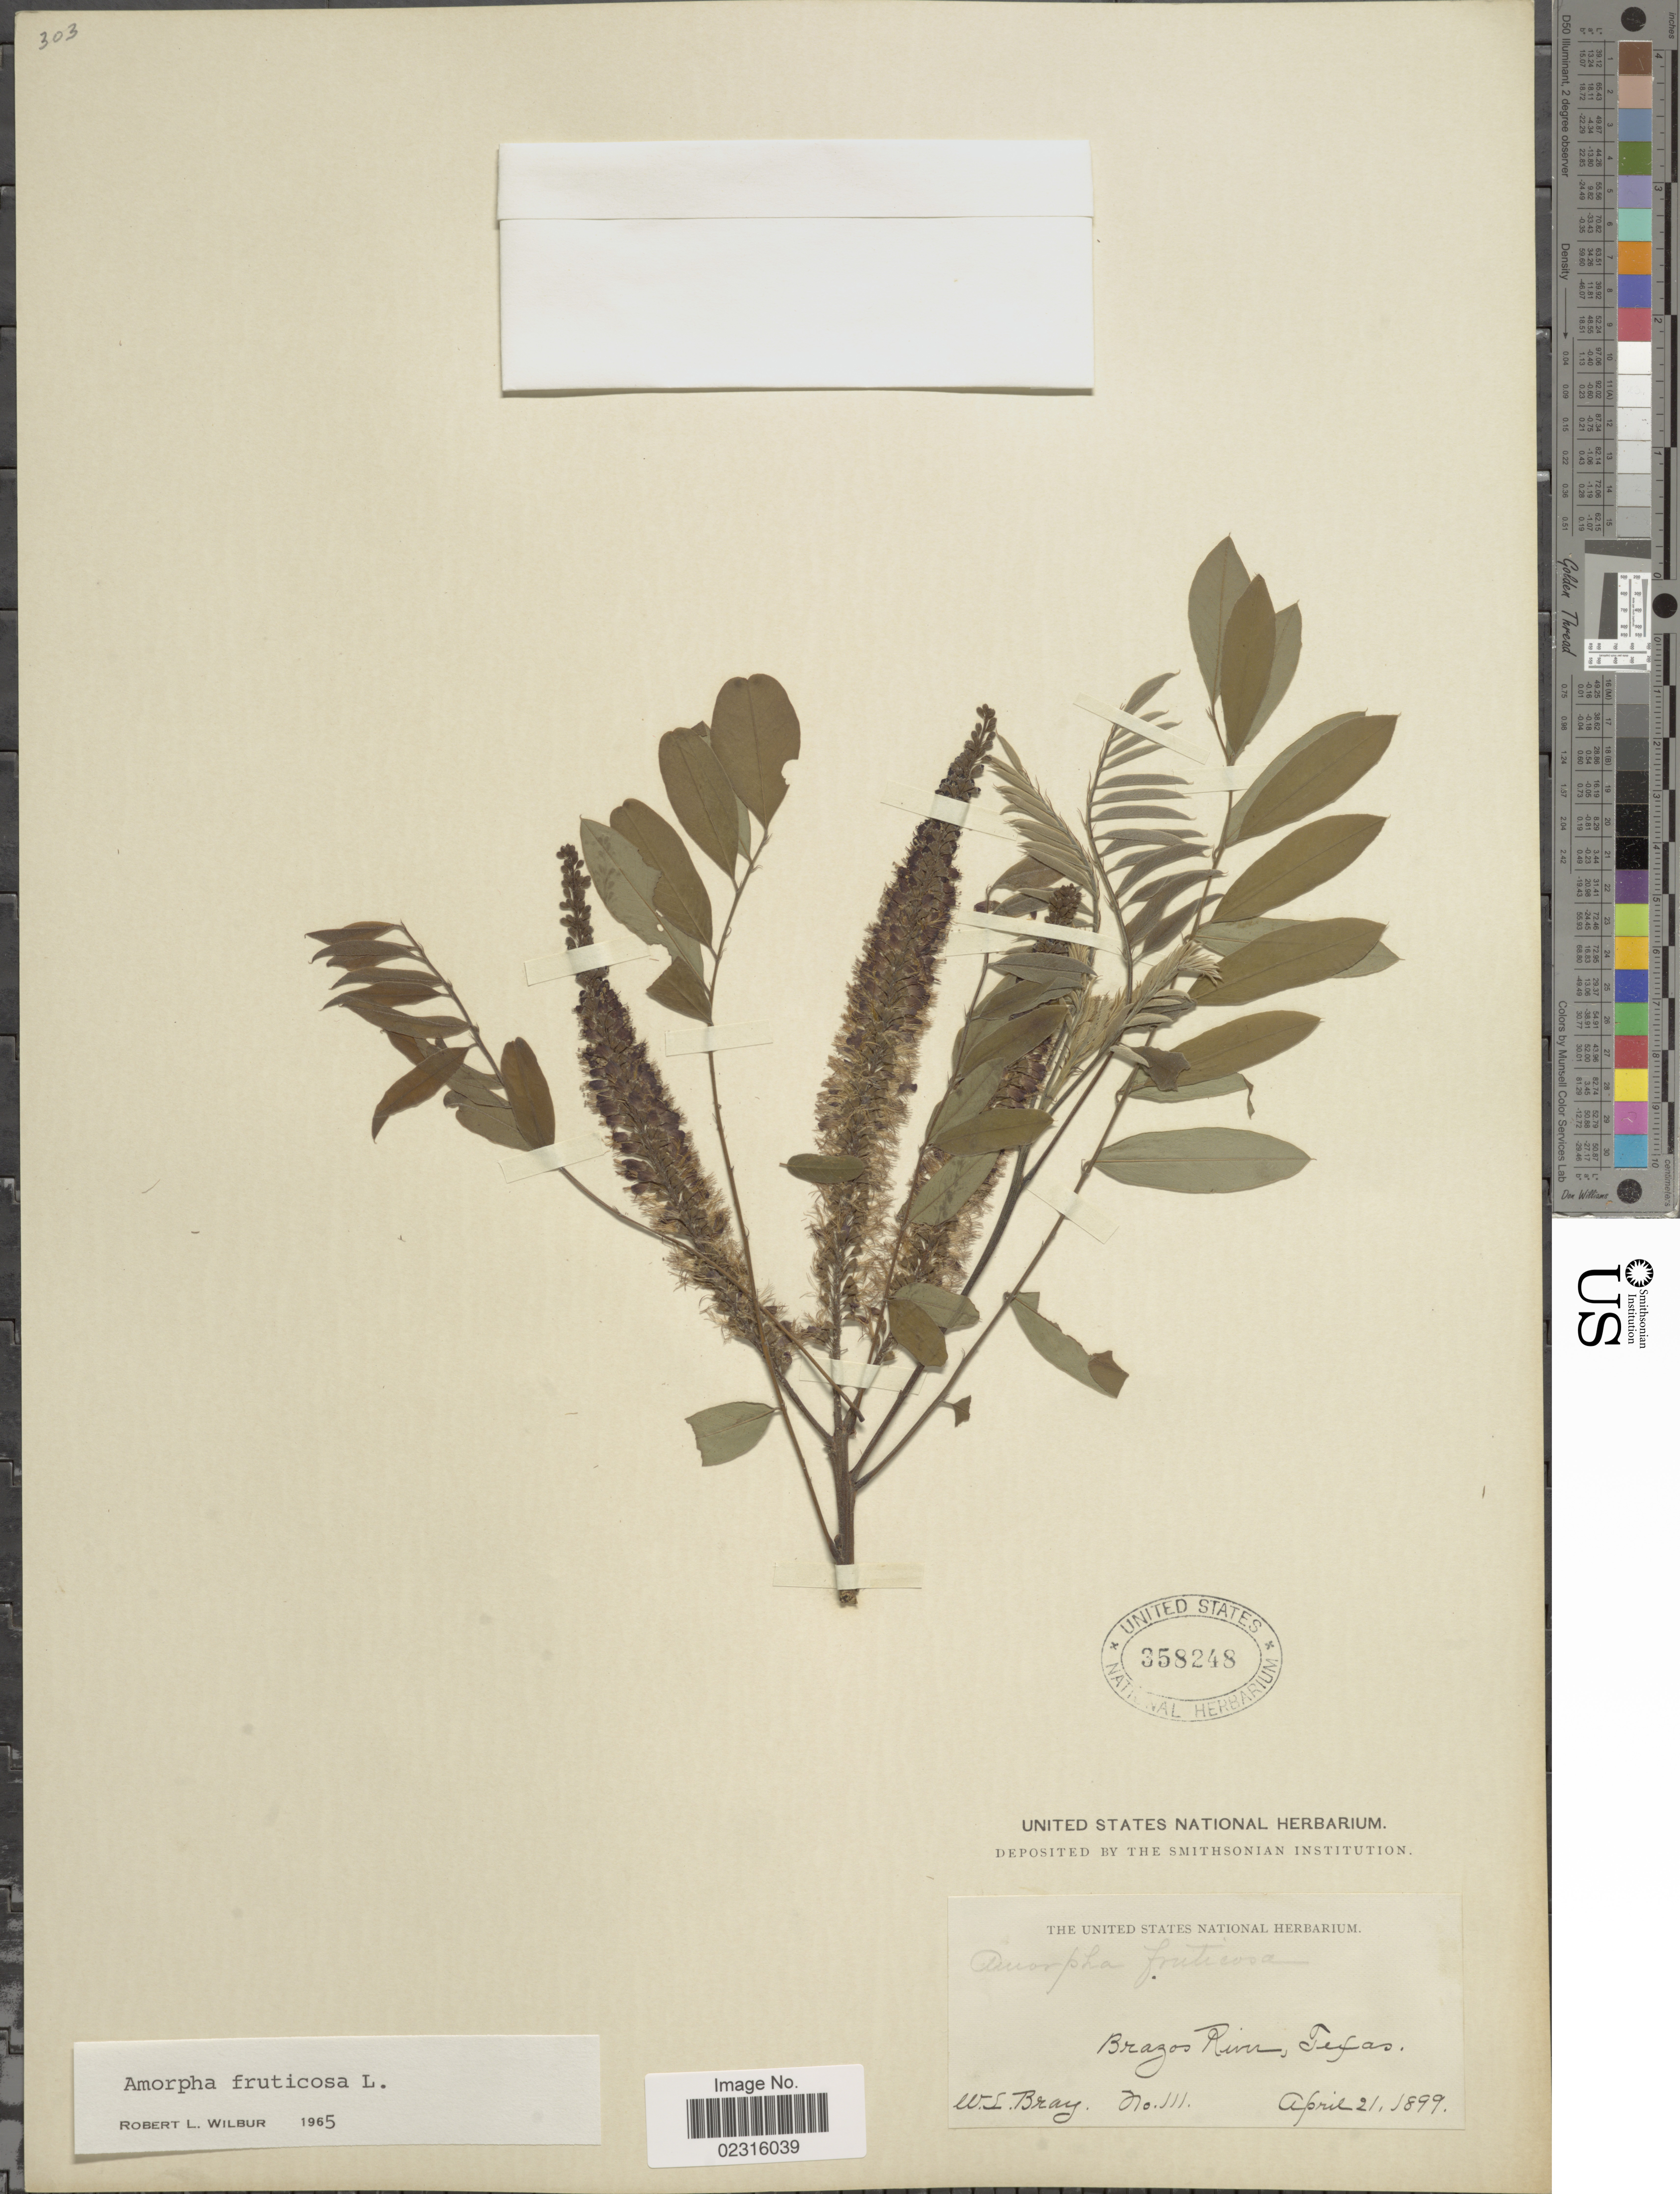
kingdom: Plantae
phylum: Tracheophyta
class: Magnoliopsida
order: Fabales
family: Fabaceae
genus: Amorpha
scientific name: Amorpha fruticosa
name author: L.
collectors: W. L. Bray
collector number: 111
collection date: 1899-04-21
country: United States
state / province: Texas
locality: Brazos River.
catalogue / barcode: US 358248